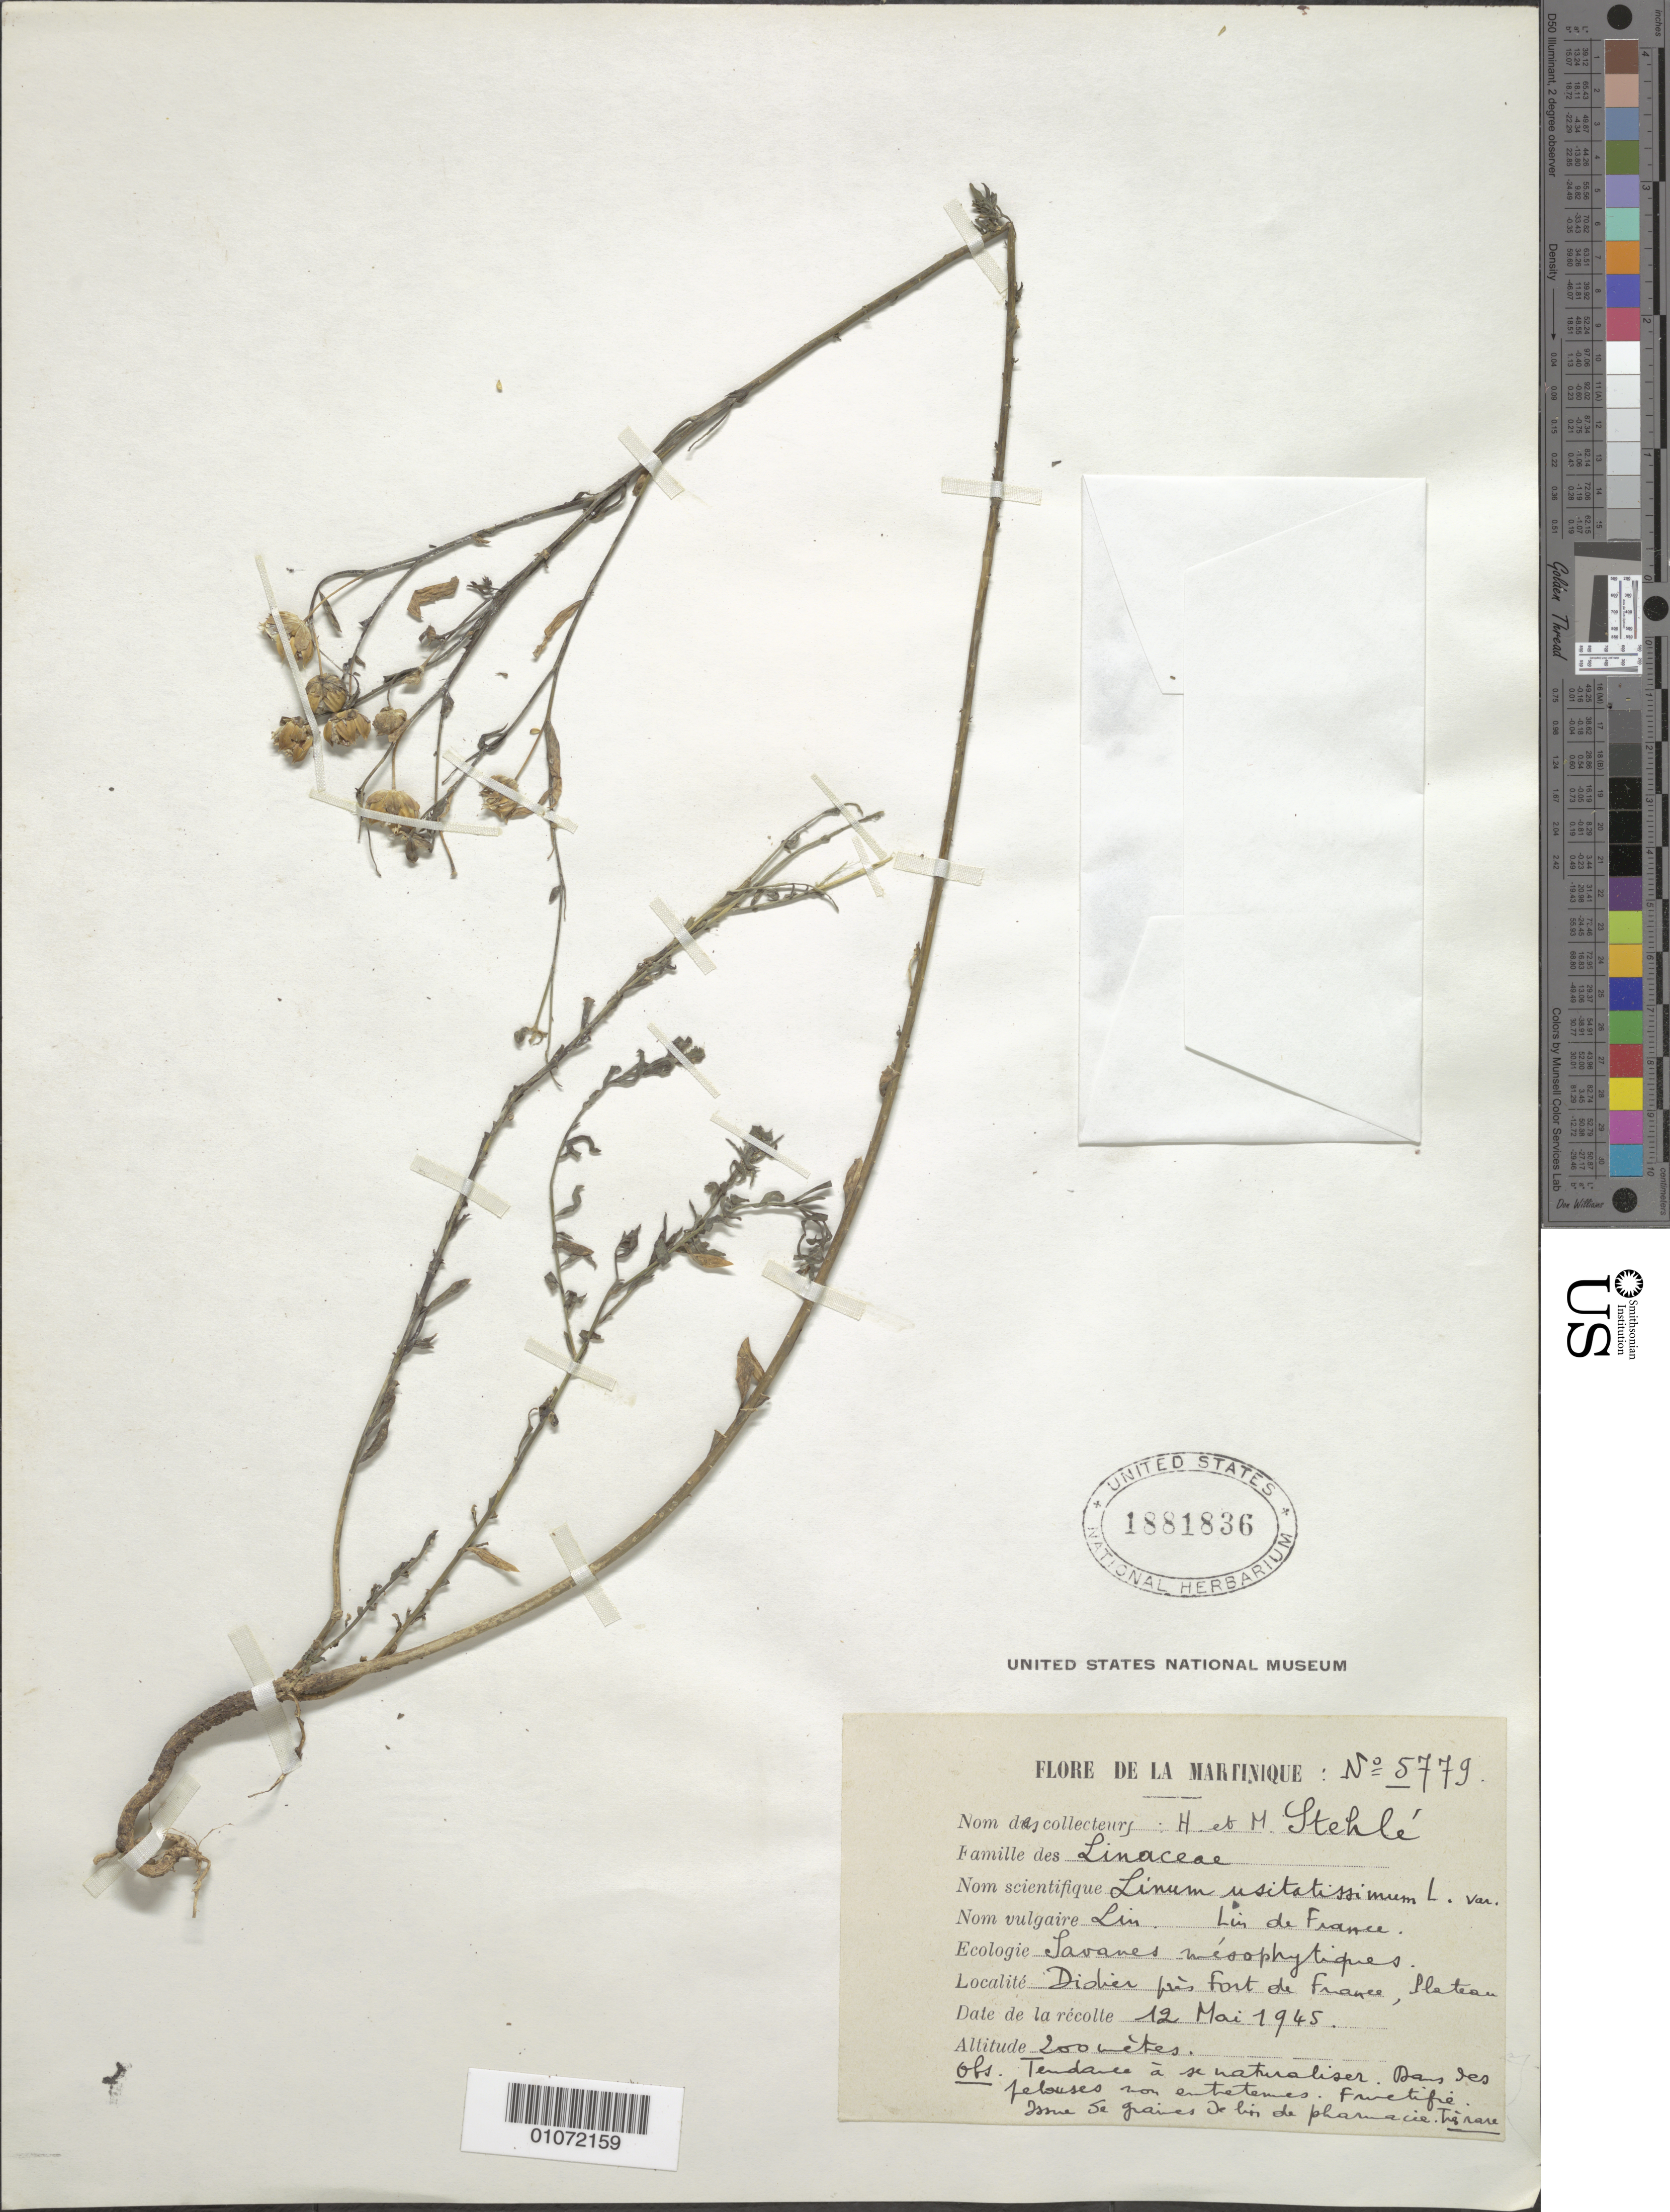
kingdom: Plantae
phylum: Tracheophyta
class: Magnoliopsida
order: Malpighiales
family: Linaceae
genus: Linum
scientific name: Linum usitatissimum var. usitatissimum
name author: L.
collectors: H. Stehlé & M. Stehlé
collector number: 5779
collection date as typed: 12 Mar 1945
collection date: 1945-03-12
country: Martinique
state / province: Fort-de-France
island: Martinique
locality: Diocles, les fort de France, plateau.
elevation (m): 200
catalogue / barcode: US 1881836